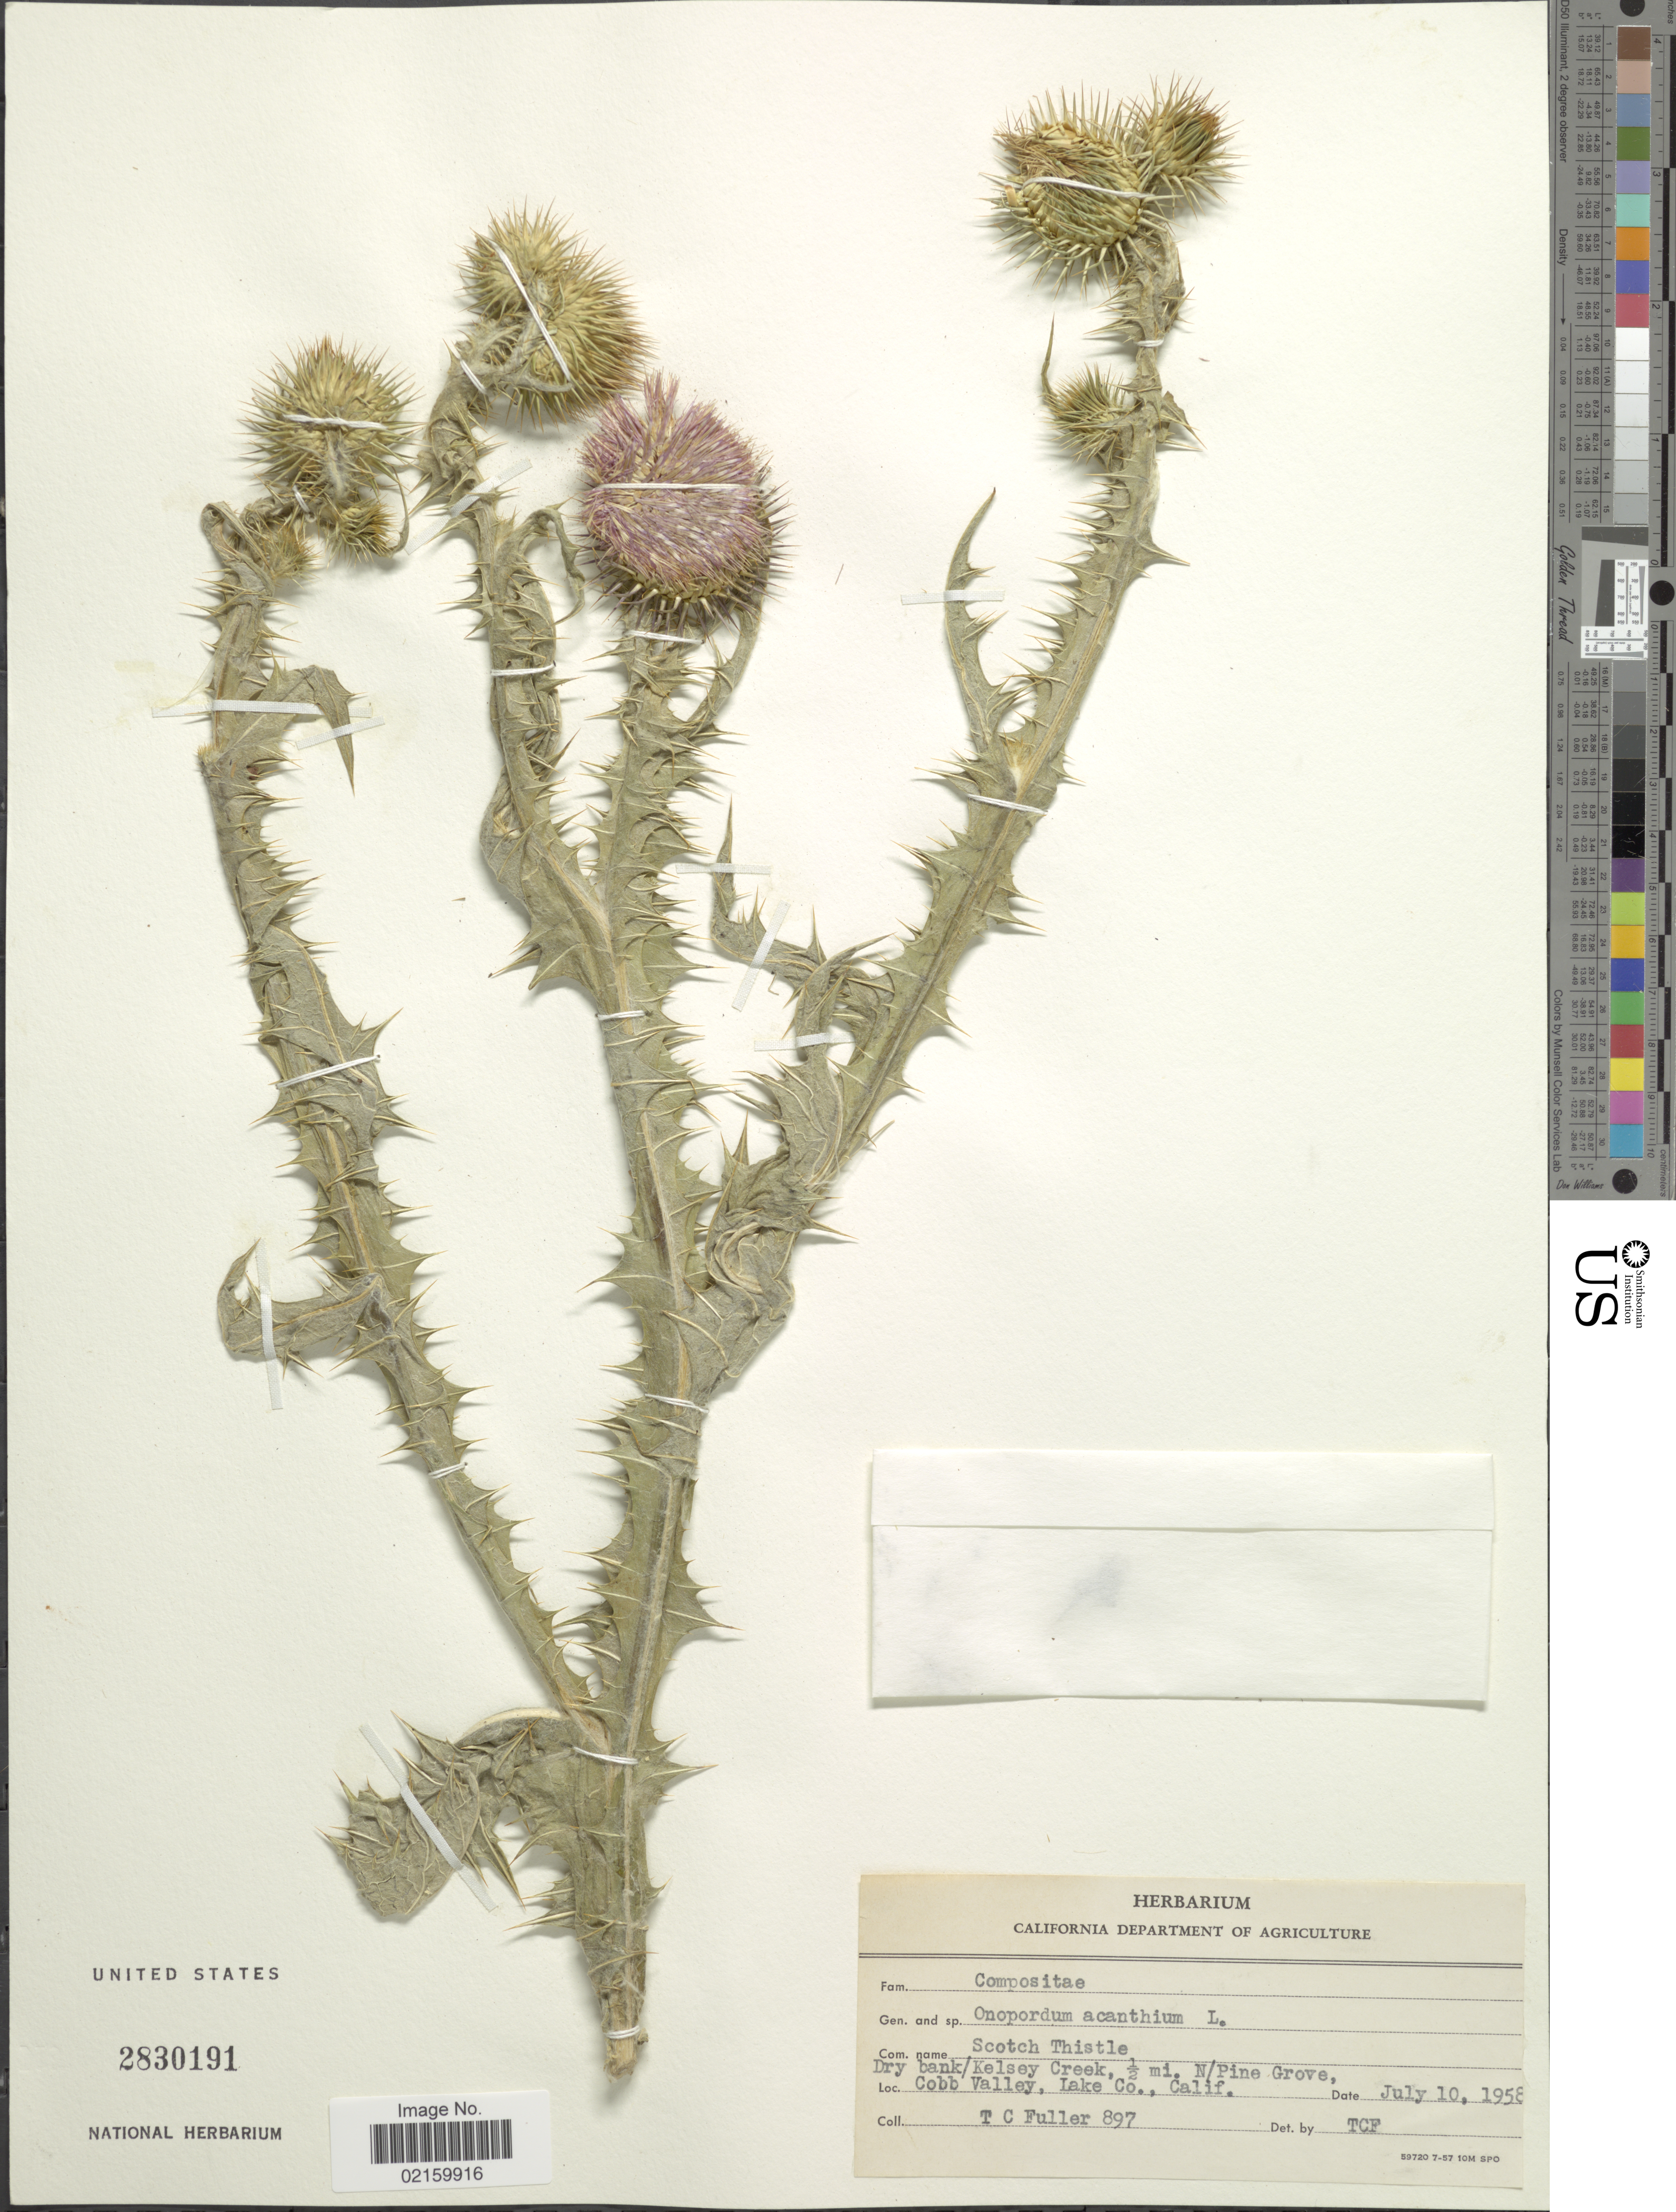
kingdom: Plantae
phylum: Tracheophyta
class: Magnoliopsida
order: Asterales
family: Asteraceae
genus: Onopordum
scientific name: Onopordum acanthium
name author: L.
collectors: T. Fuller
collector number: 897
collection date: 1958-07-10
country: United States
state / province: California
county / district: Lake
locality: Kelsey Creek, 0.5 mi. N/Pine Grovem Cobb Valleym Lake Co. Calif.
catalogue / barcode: US 2830191